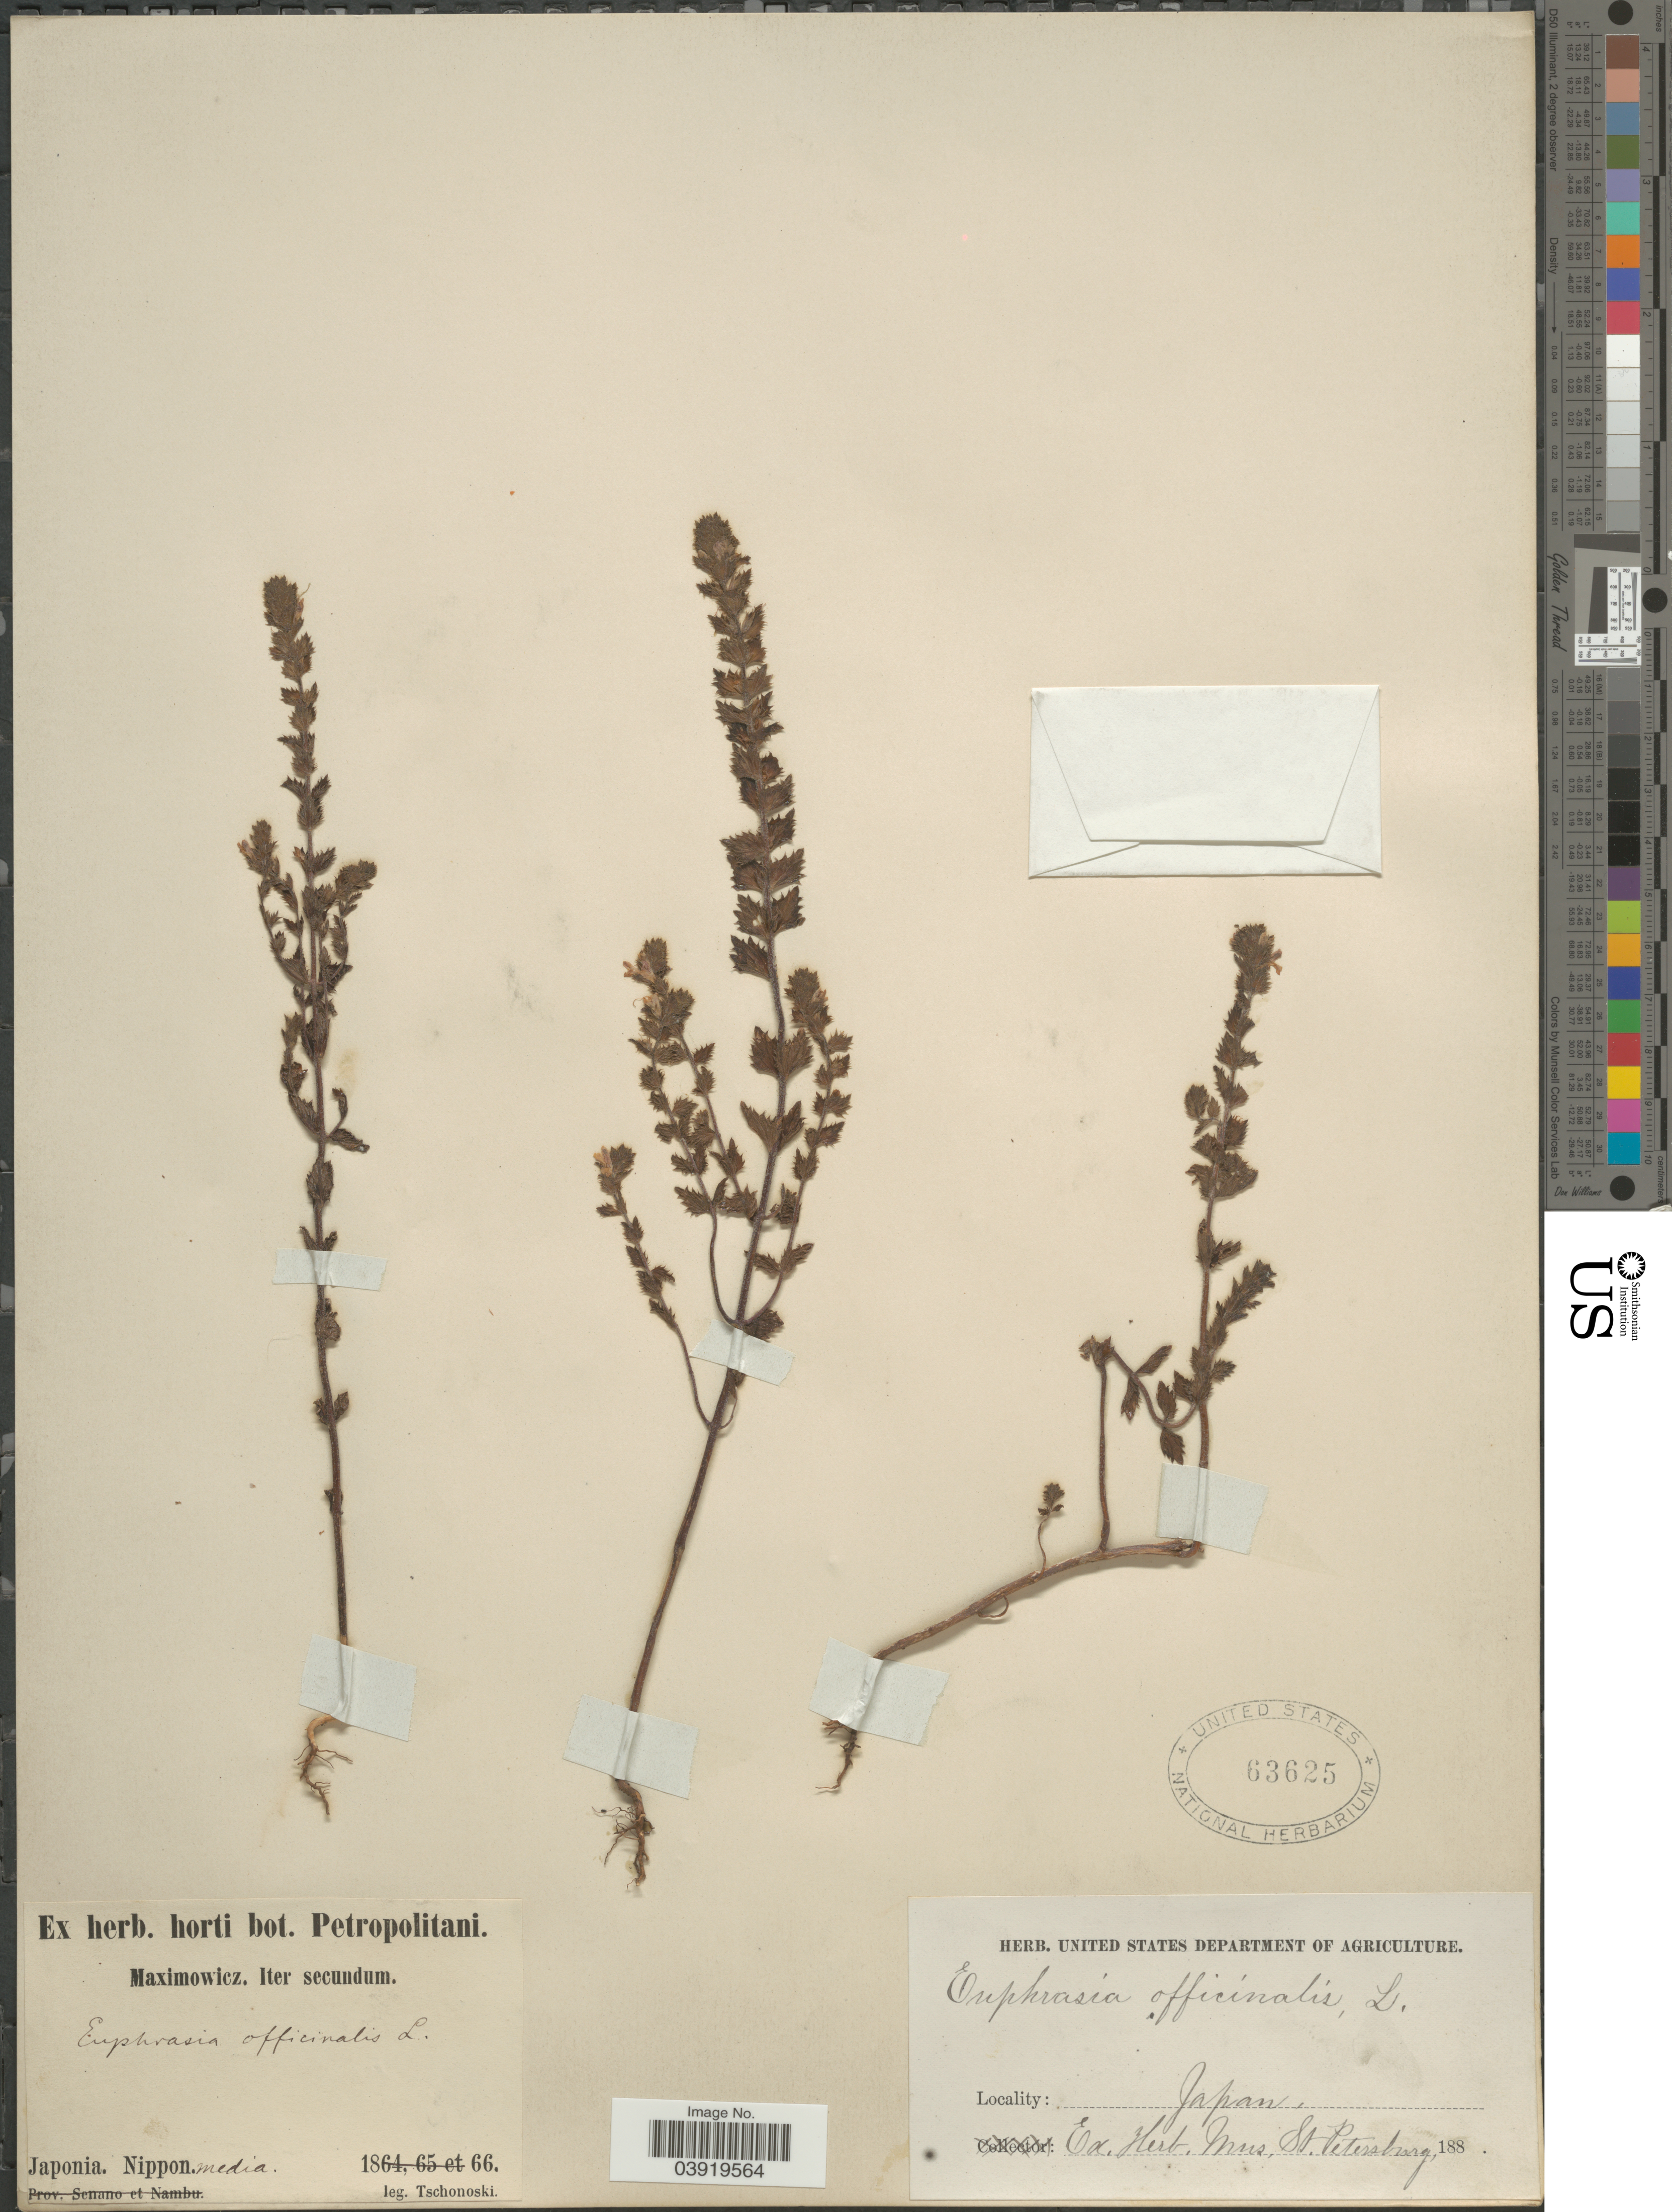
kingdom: Plantae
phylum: Tracheophyta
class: Magnoliopsida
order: Lamiales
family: Orobanchaceae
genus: Euphrasia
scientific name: Euphrasia officinalis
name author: L.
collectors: -. Tschonoski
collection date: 1866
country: Japan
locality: Nippon media.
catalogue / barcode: US 63625